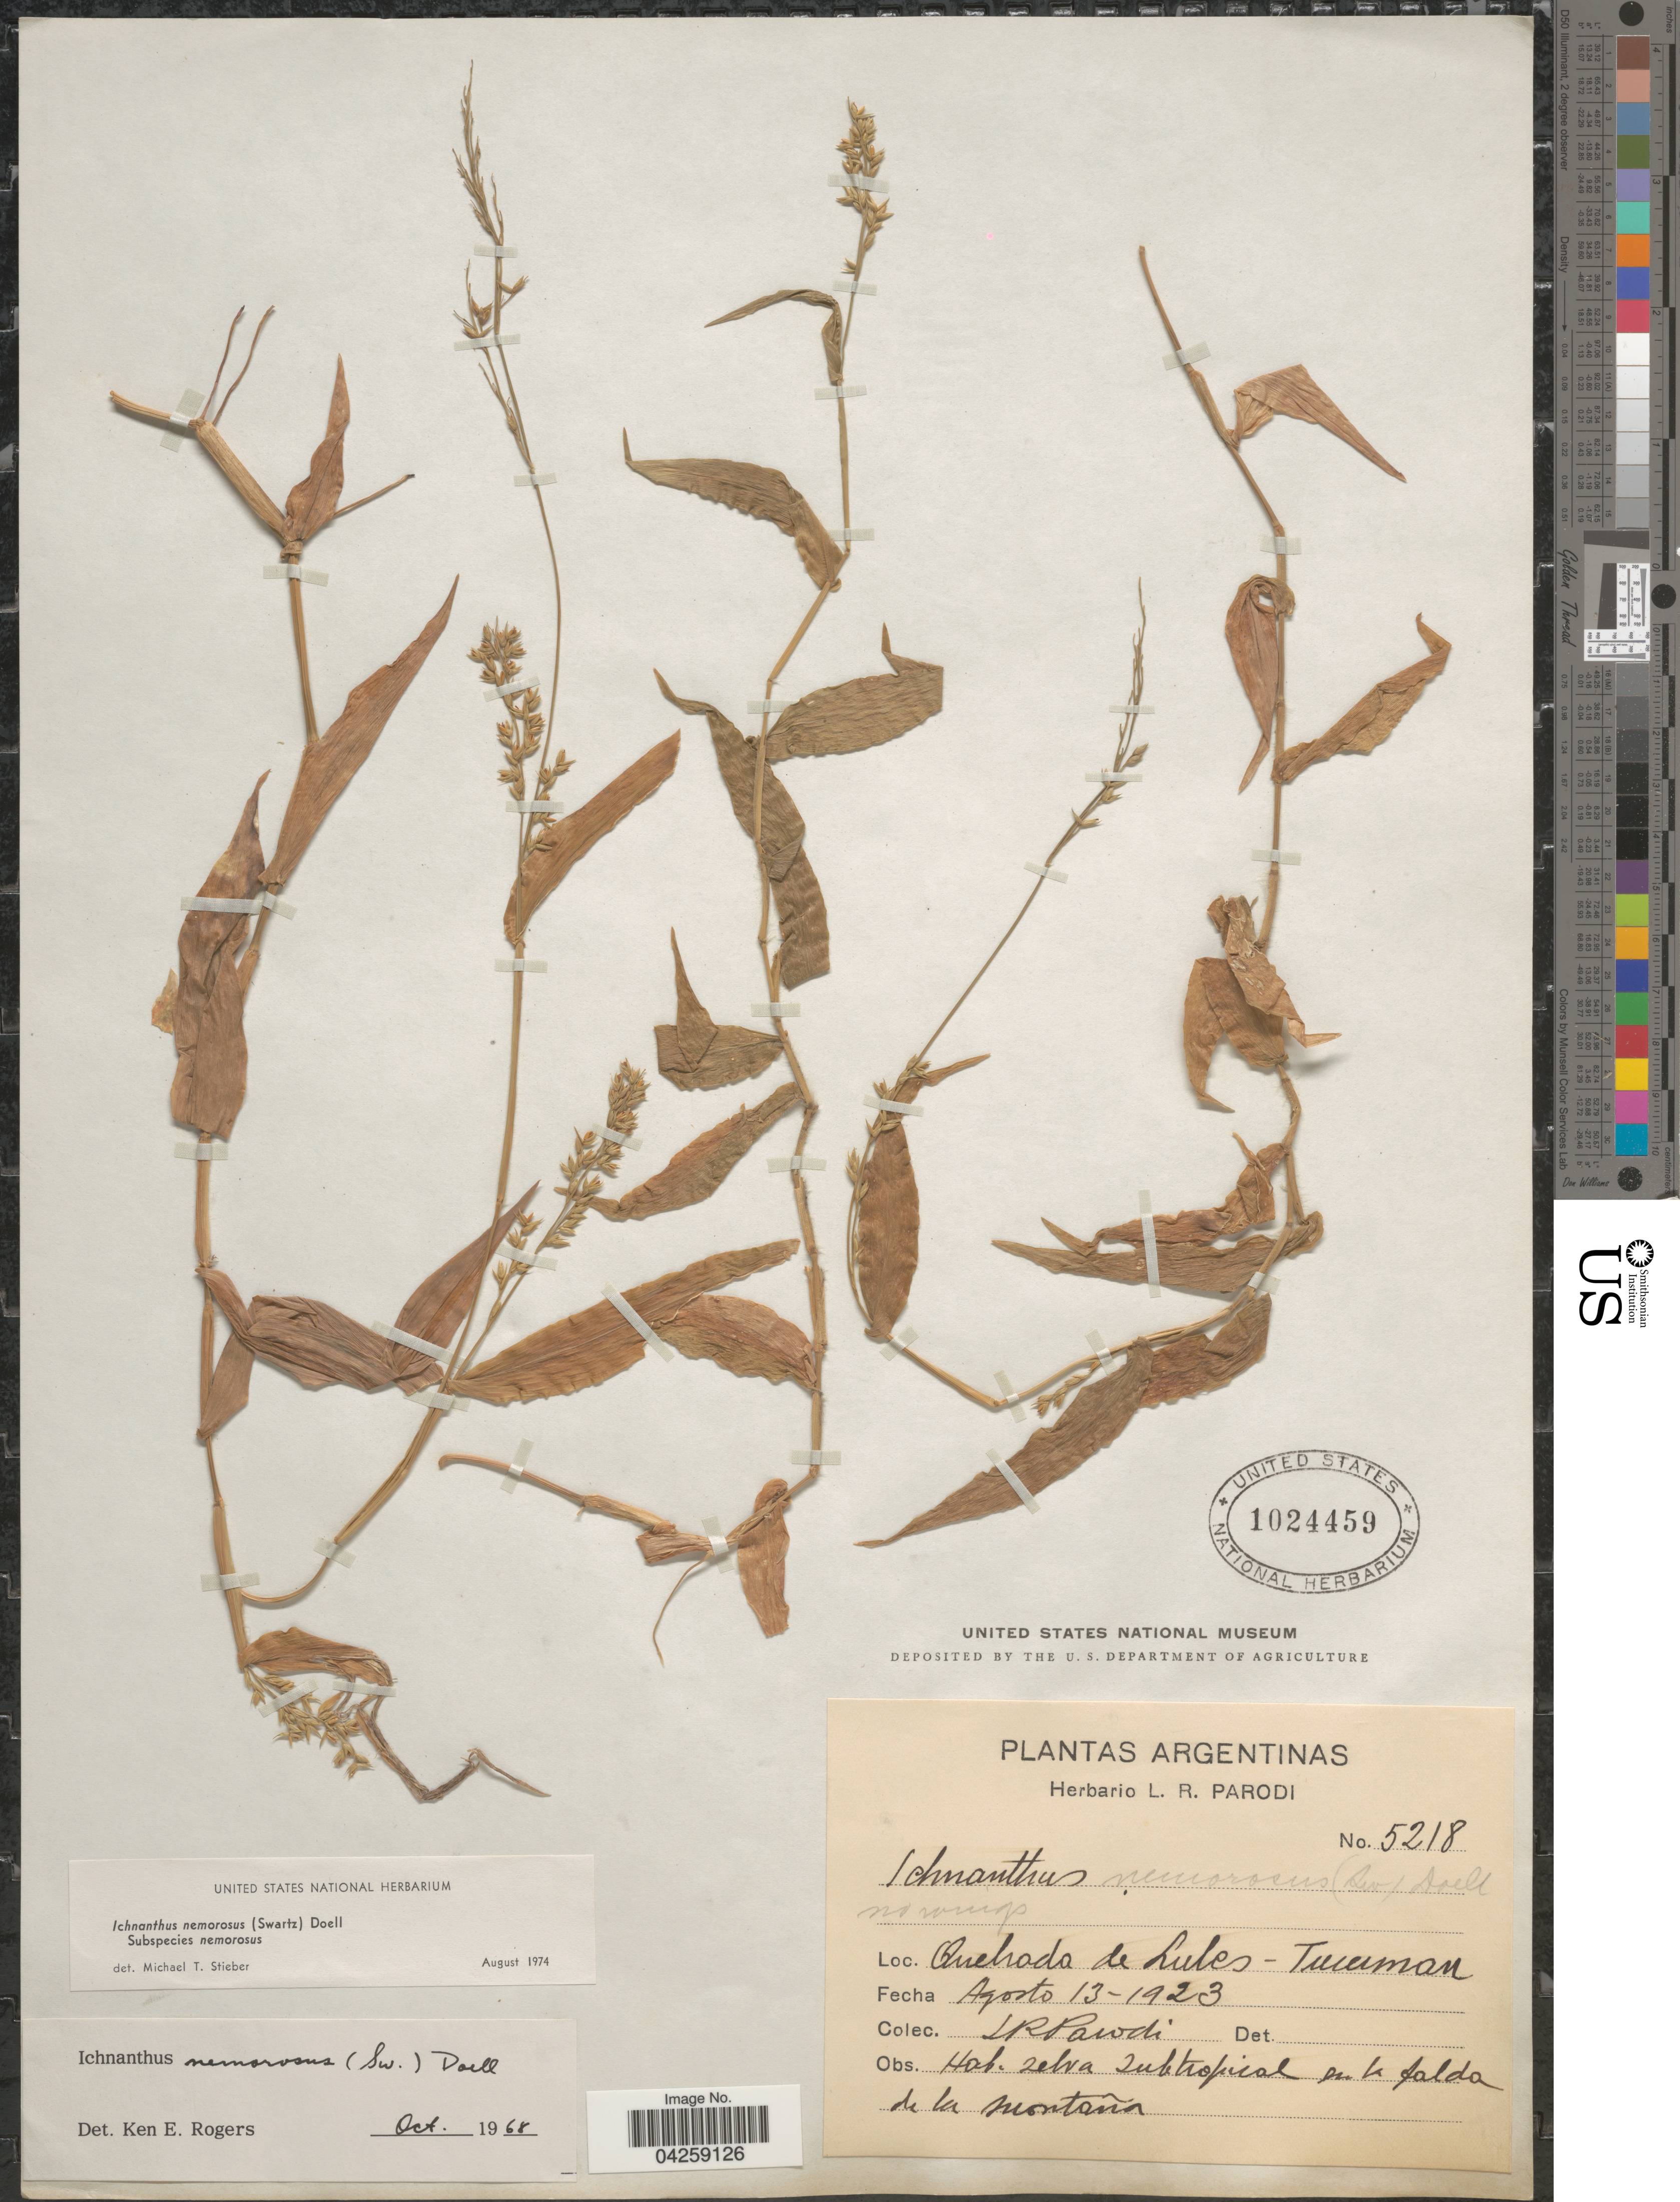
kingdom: Plantae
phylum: Tracheophyta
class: Liliopsida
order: Poales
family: Poaceae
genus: Ichnanthus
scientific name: Ichnanthus nemorosus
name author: (Sw.) Döll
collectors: L. R. Parodi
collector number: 5218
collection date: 1923-08-13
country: Argentina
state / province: Tucuman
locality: Quebrada de Lules.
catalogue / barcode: US 1024459